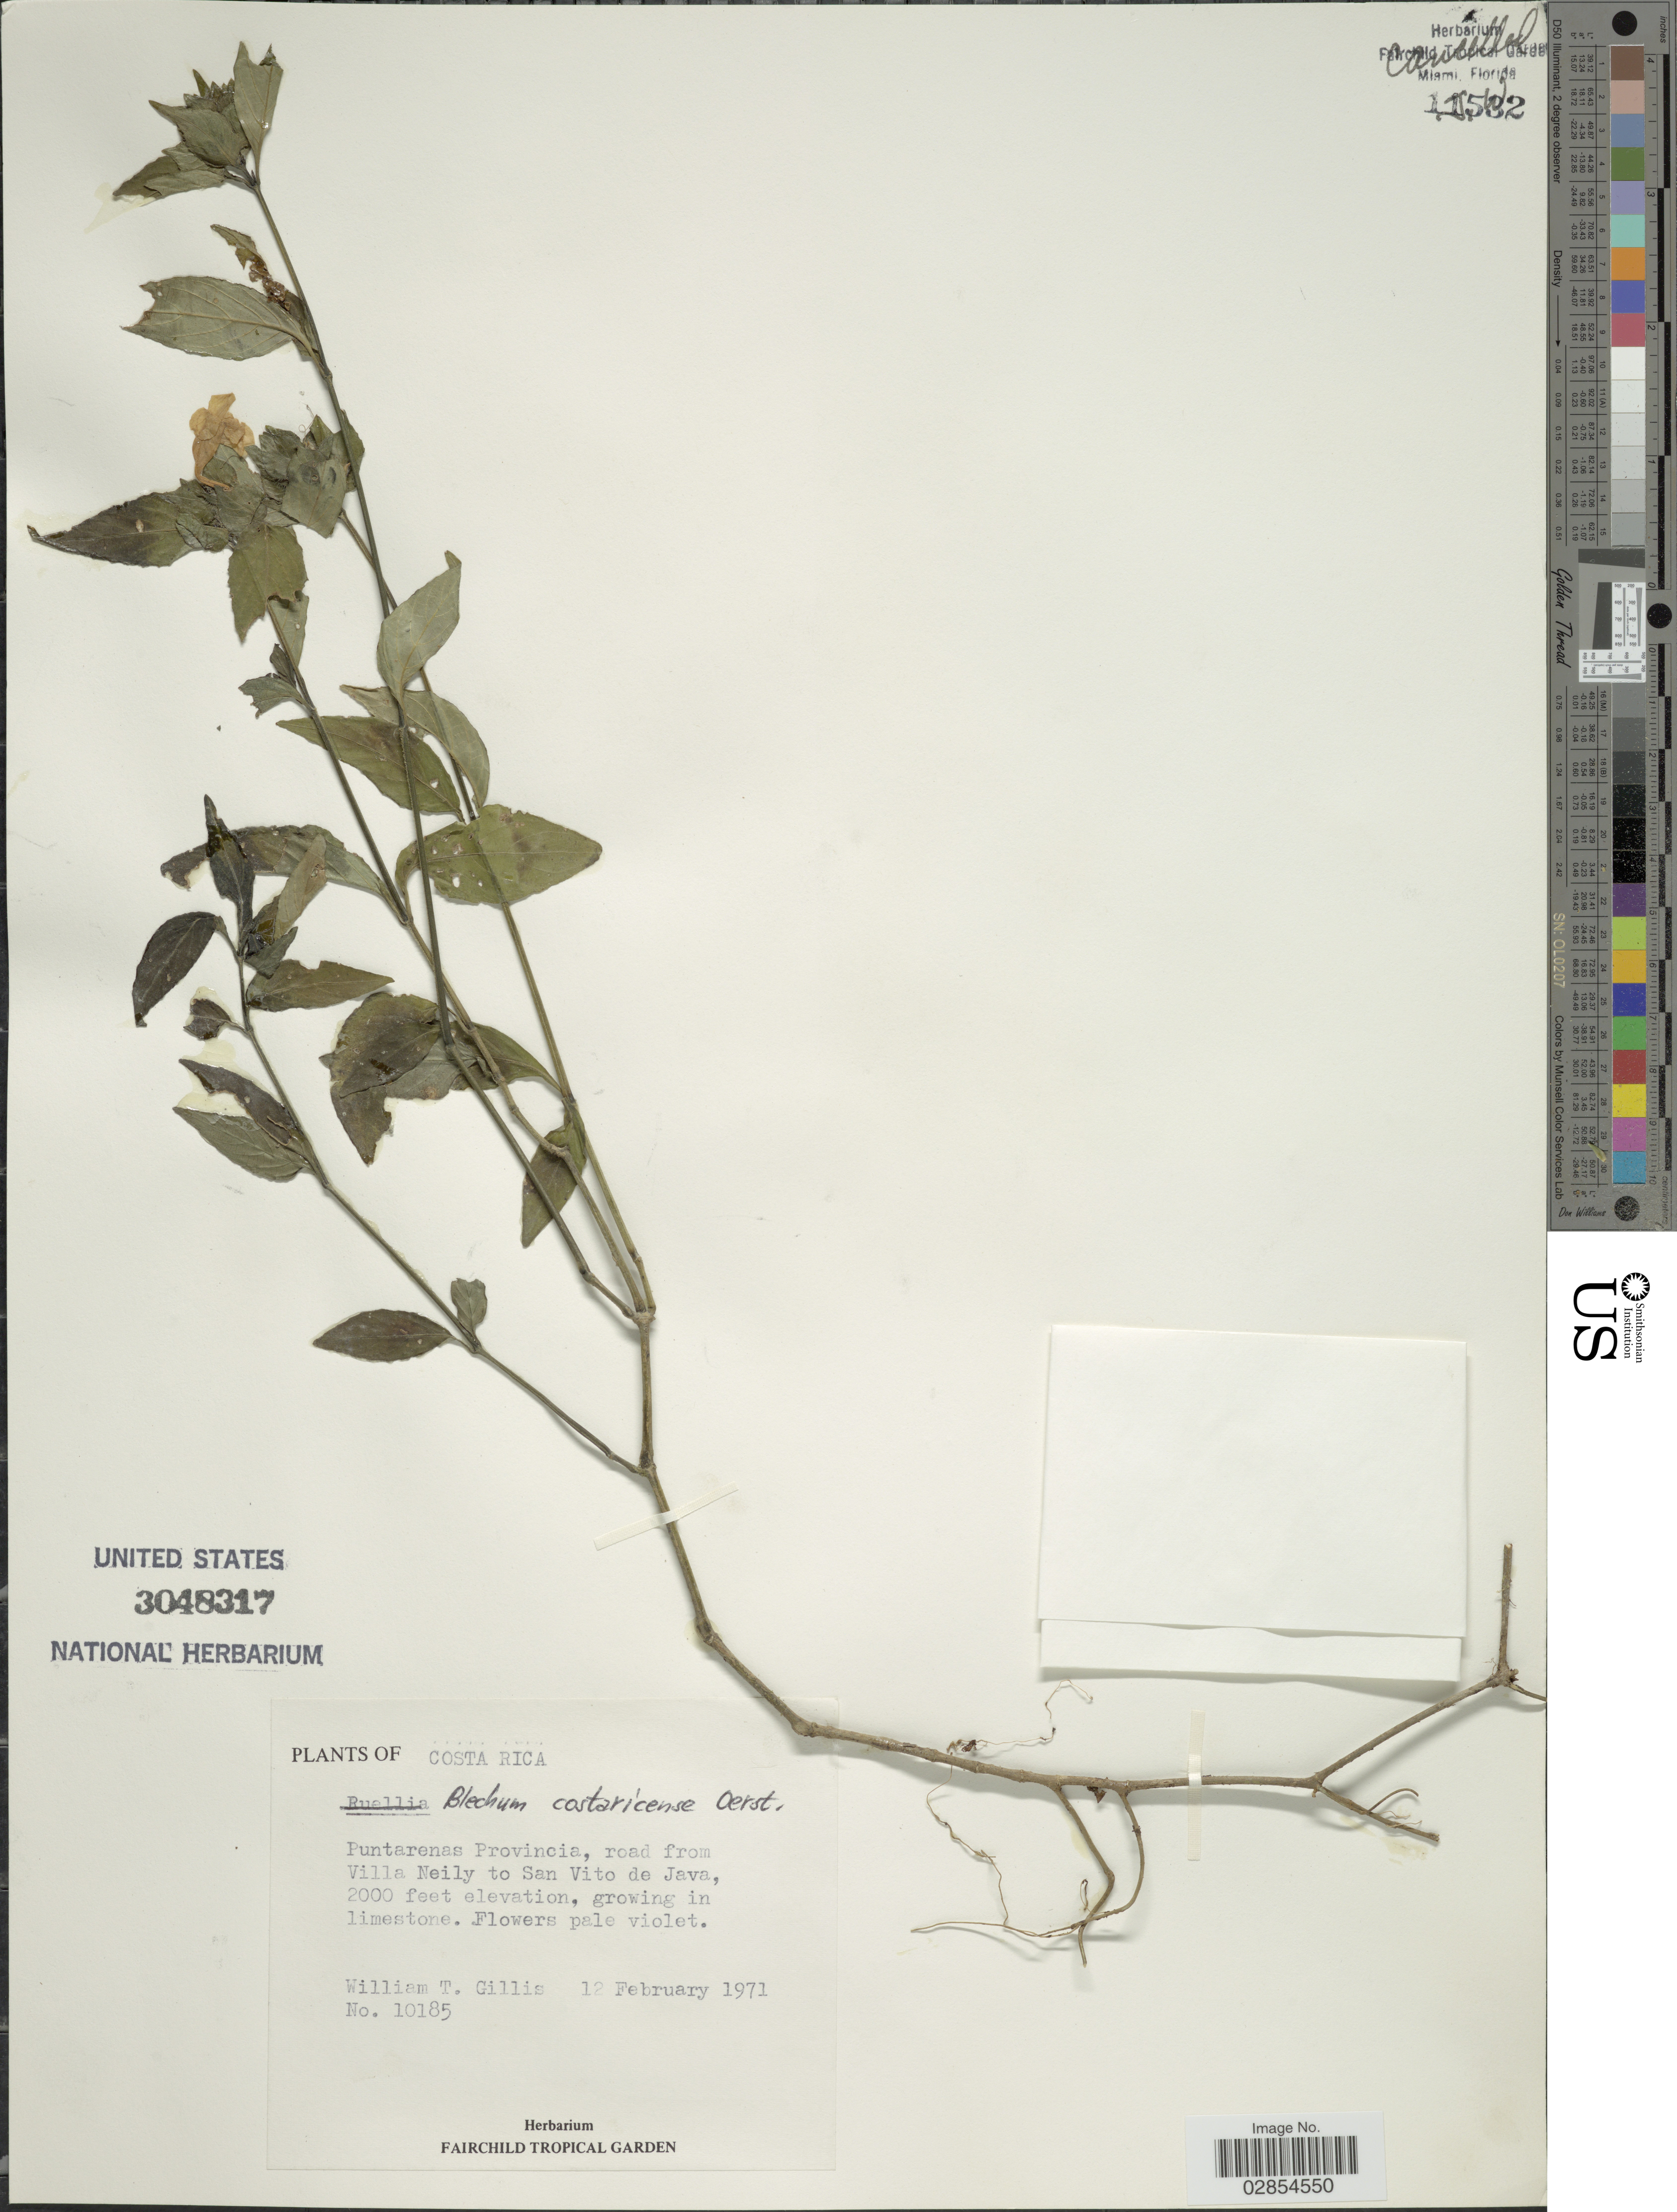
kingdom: Plantae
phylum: Tracheophyta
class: Magnoliopsida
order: Lamiales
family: Acanthaceae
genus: Blechum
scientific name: Blechum costaricense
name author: Oerst.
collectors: W. T. Gillis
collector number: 10185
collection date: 1971-02-12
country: Costa Rica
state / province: Puntarenas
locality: Puntarenas Provincia, road from Villa Neily to San Vito de Java.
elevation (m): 610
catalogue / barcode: US 3048317